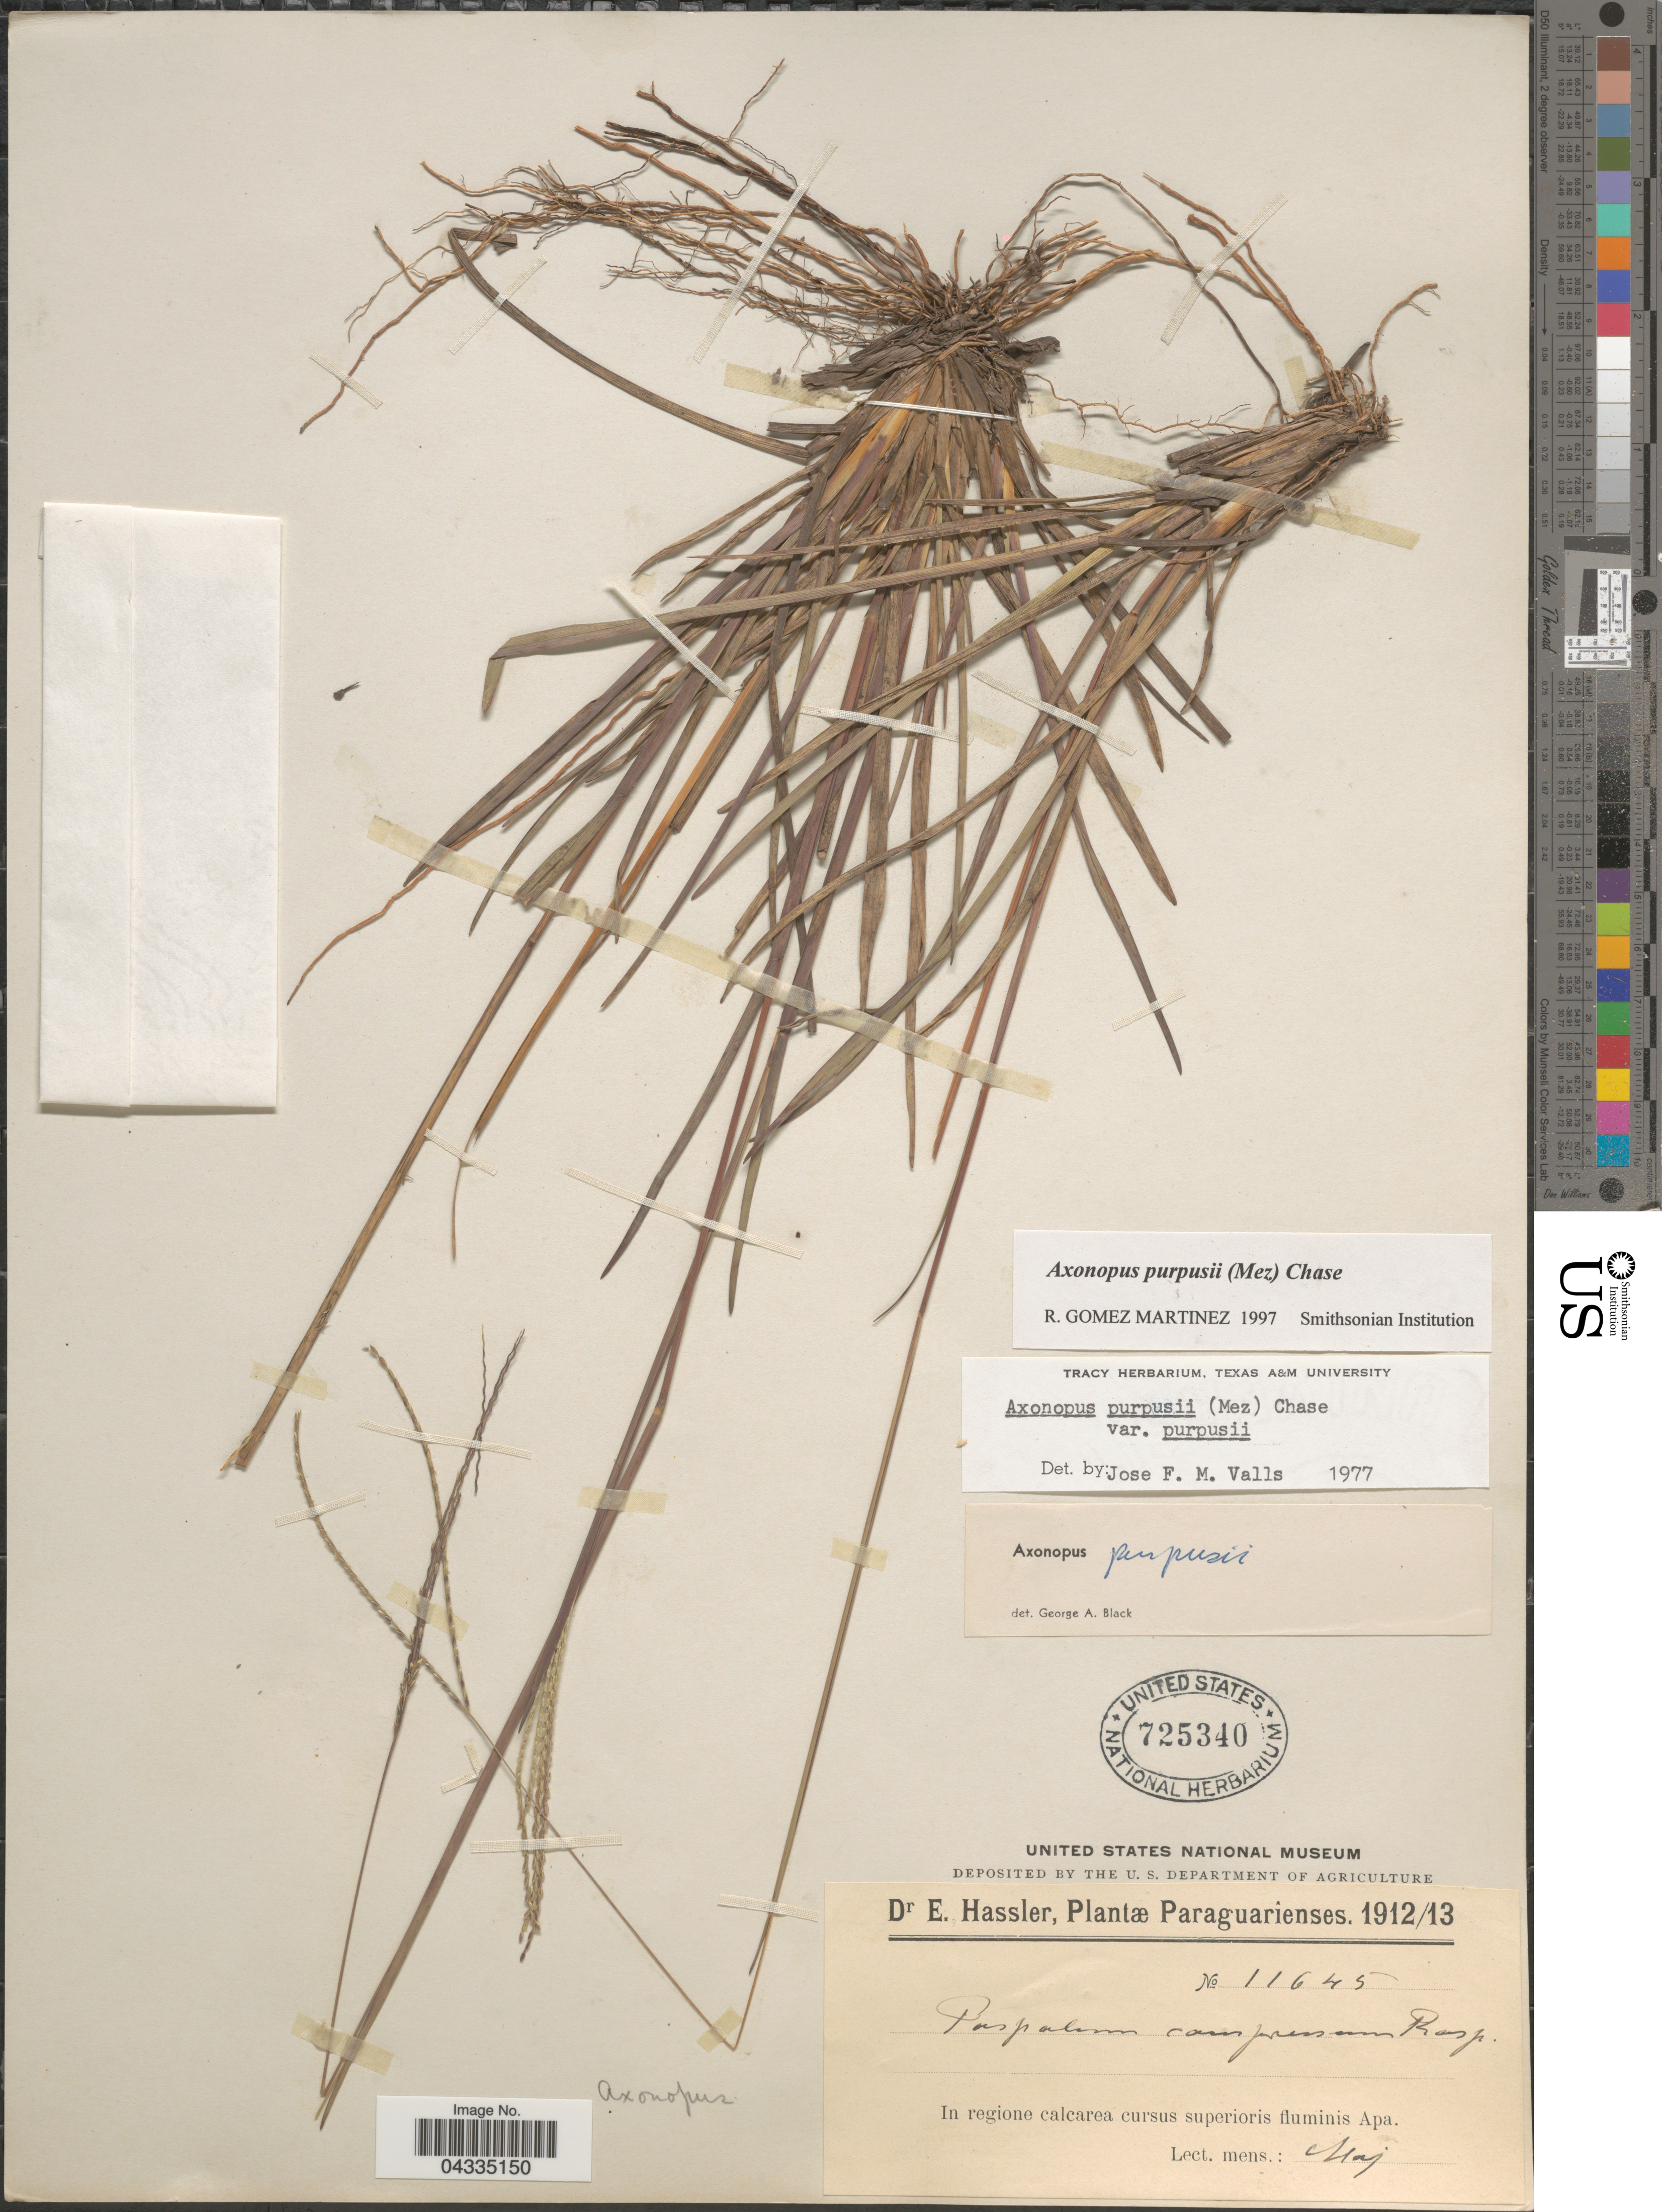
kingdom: Plantae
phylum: Tracheophyta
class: Liliopsida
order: Poales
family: Poaceae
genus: Axonopus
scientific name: Axonopus purpusii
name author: (Mez) Chase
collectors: E. Hassler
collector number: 11645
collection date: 1912-05/1913-05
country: Paraguay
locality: In regione calcarea cursus superioris fluminis Apa.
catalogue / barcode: US 725340